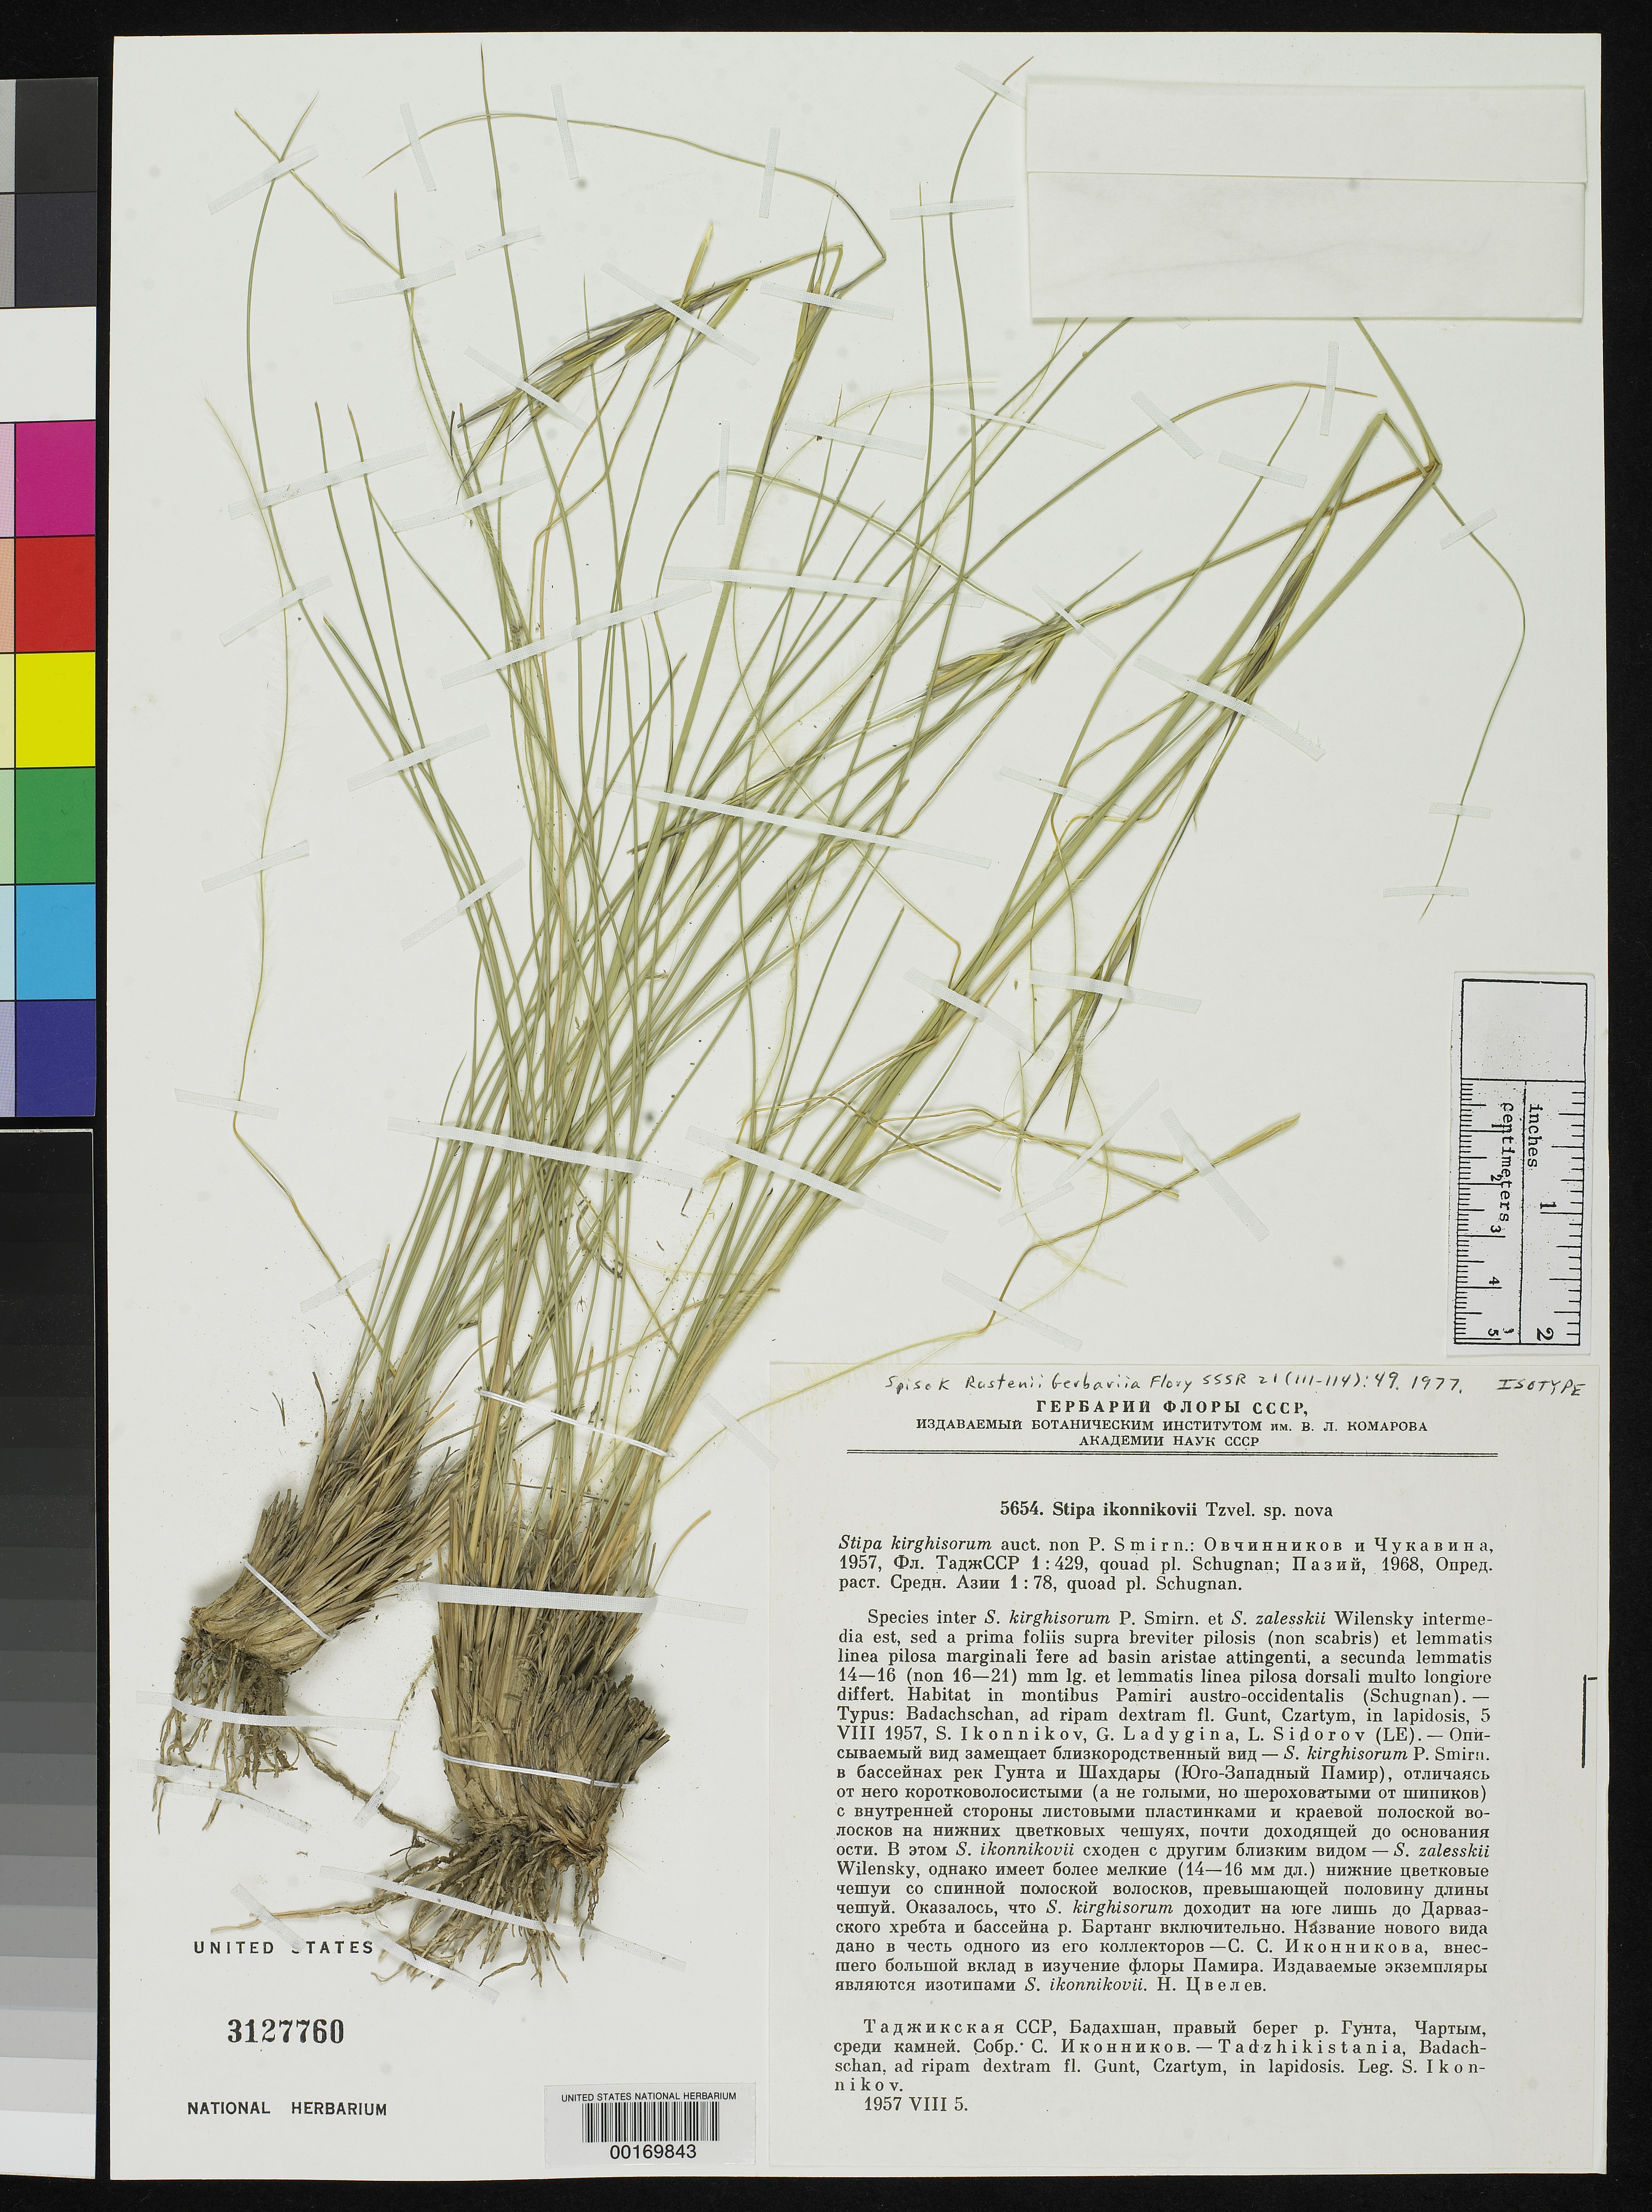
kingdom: Plantae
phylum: Tracheophyta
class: Liliopsida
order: Poales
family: Poaceae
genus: Stipa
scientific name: Stipa ikonnikovii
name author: Tzvelev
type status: Isotype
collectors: S. S. Ikonnikov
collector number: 5654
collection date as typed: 05 Aug 1957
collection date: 1957-08-05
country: Tajikistan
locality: Badachschan, ad ripam dextam fl. Gunt, Czartm, in lapidosis.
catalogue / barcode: US 3127760